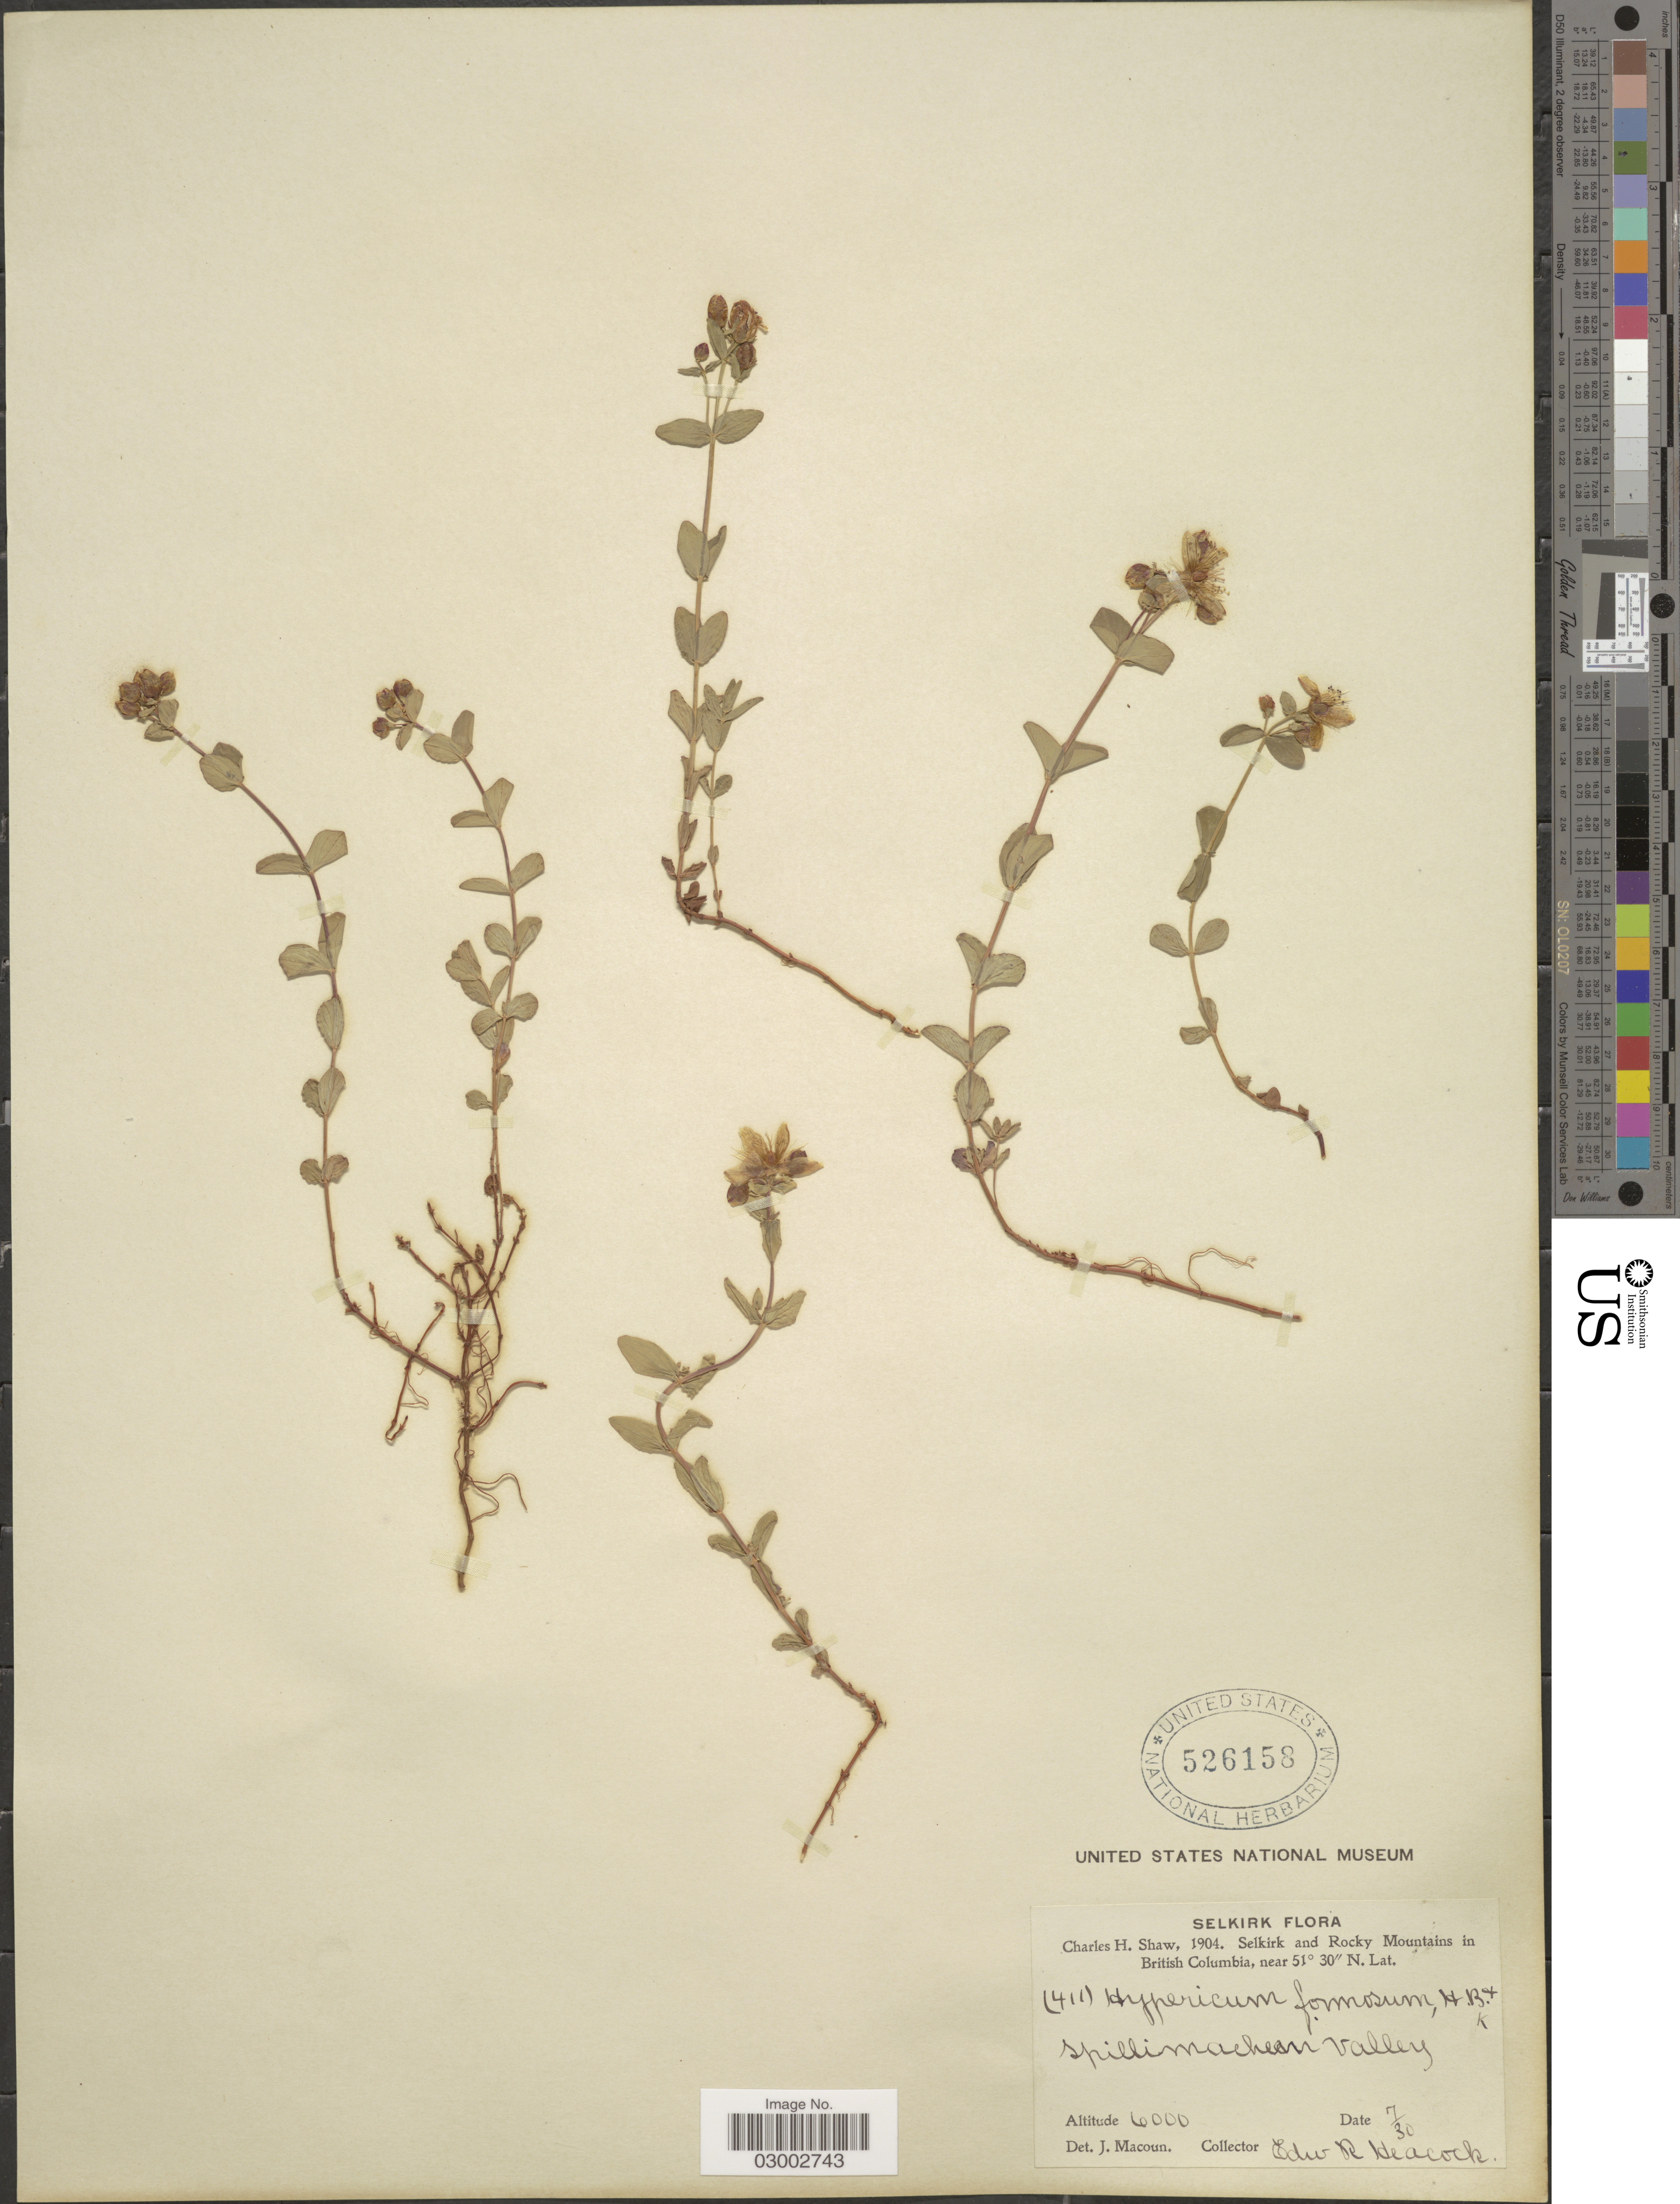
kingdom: Plantae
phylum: Tracheophyta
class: Magnoliopsida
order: Malpighiales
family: Hypericaceae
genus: Hypericum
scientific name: Hypericum scouleri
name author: Hook.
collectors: C. H. Shaw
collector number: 411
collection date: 1904-07-30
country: Canada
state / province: British Columbia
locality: Selkirk. Selkirk and Rocky Mountains in British Colombia.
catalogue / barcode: US 526158